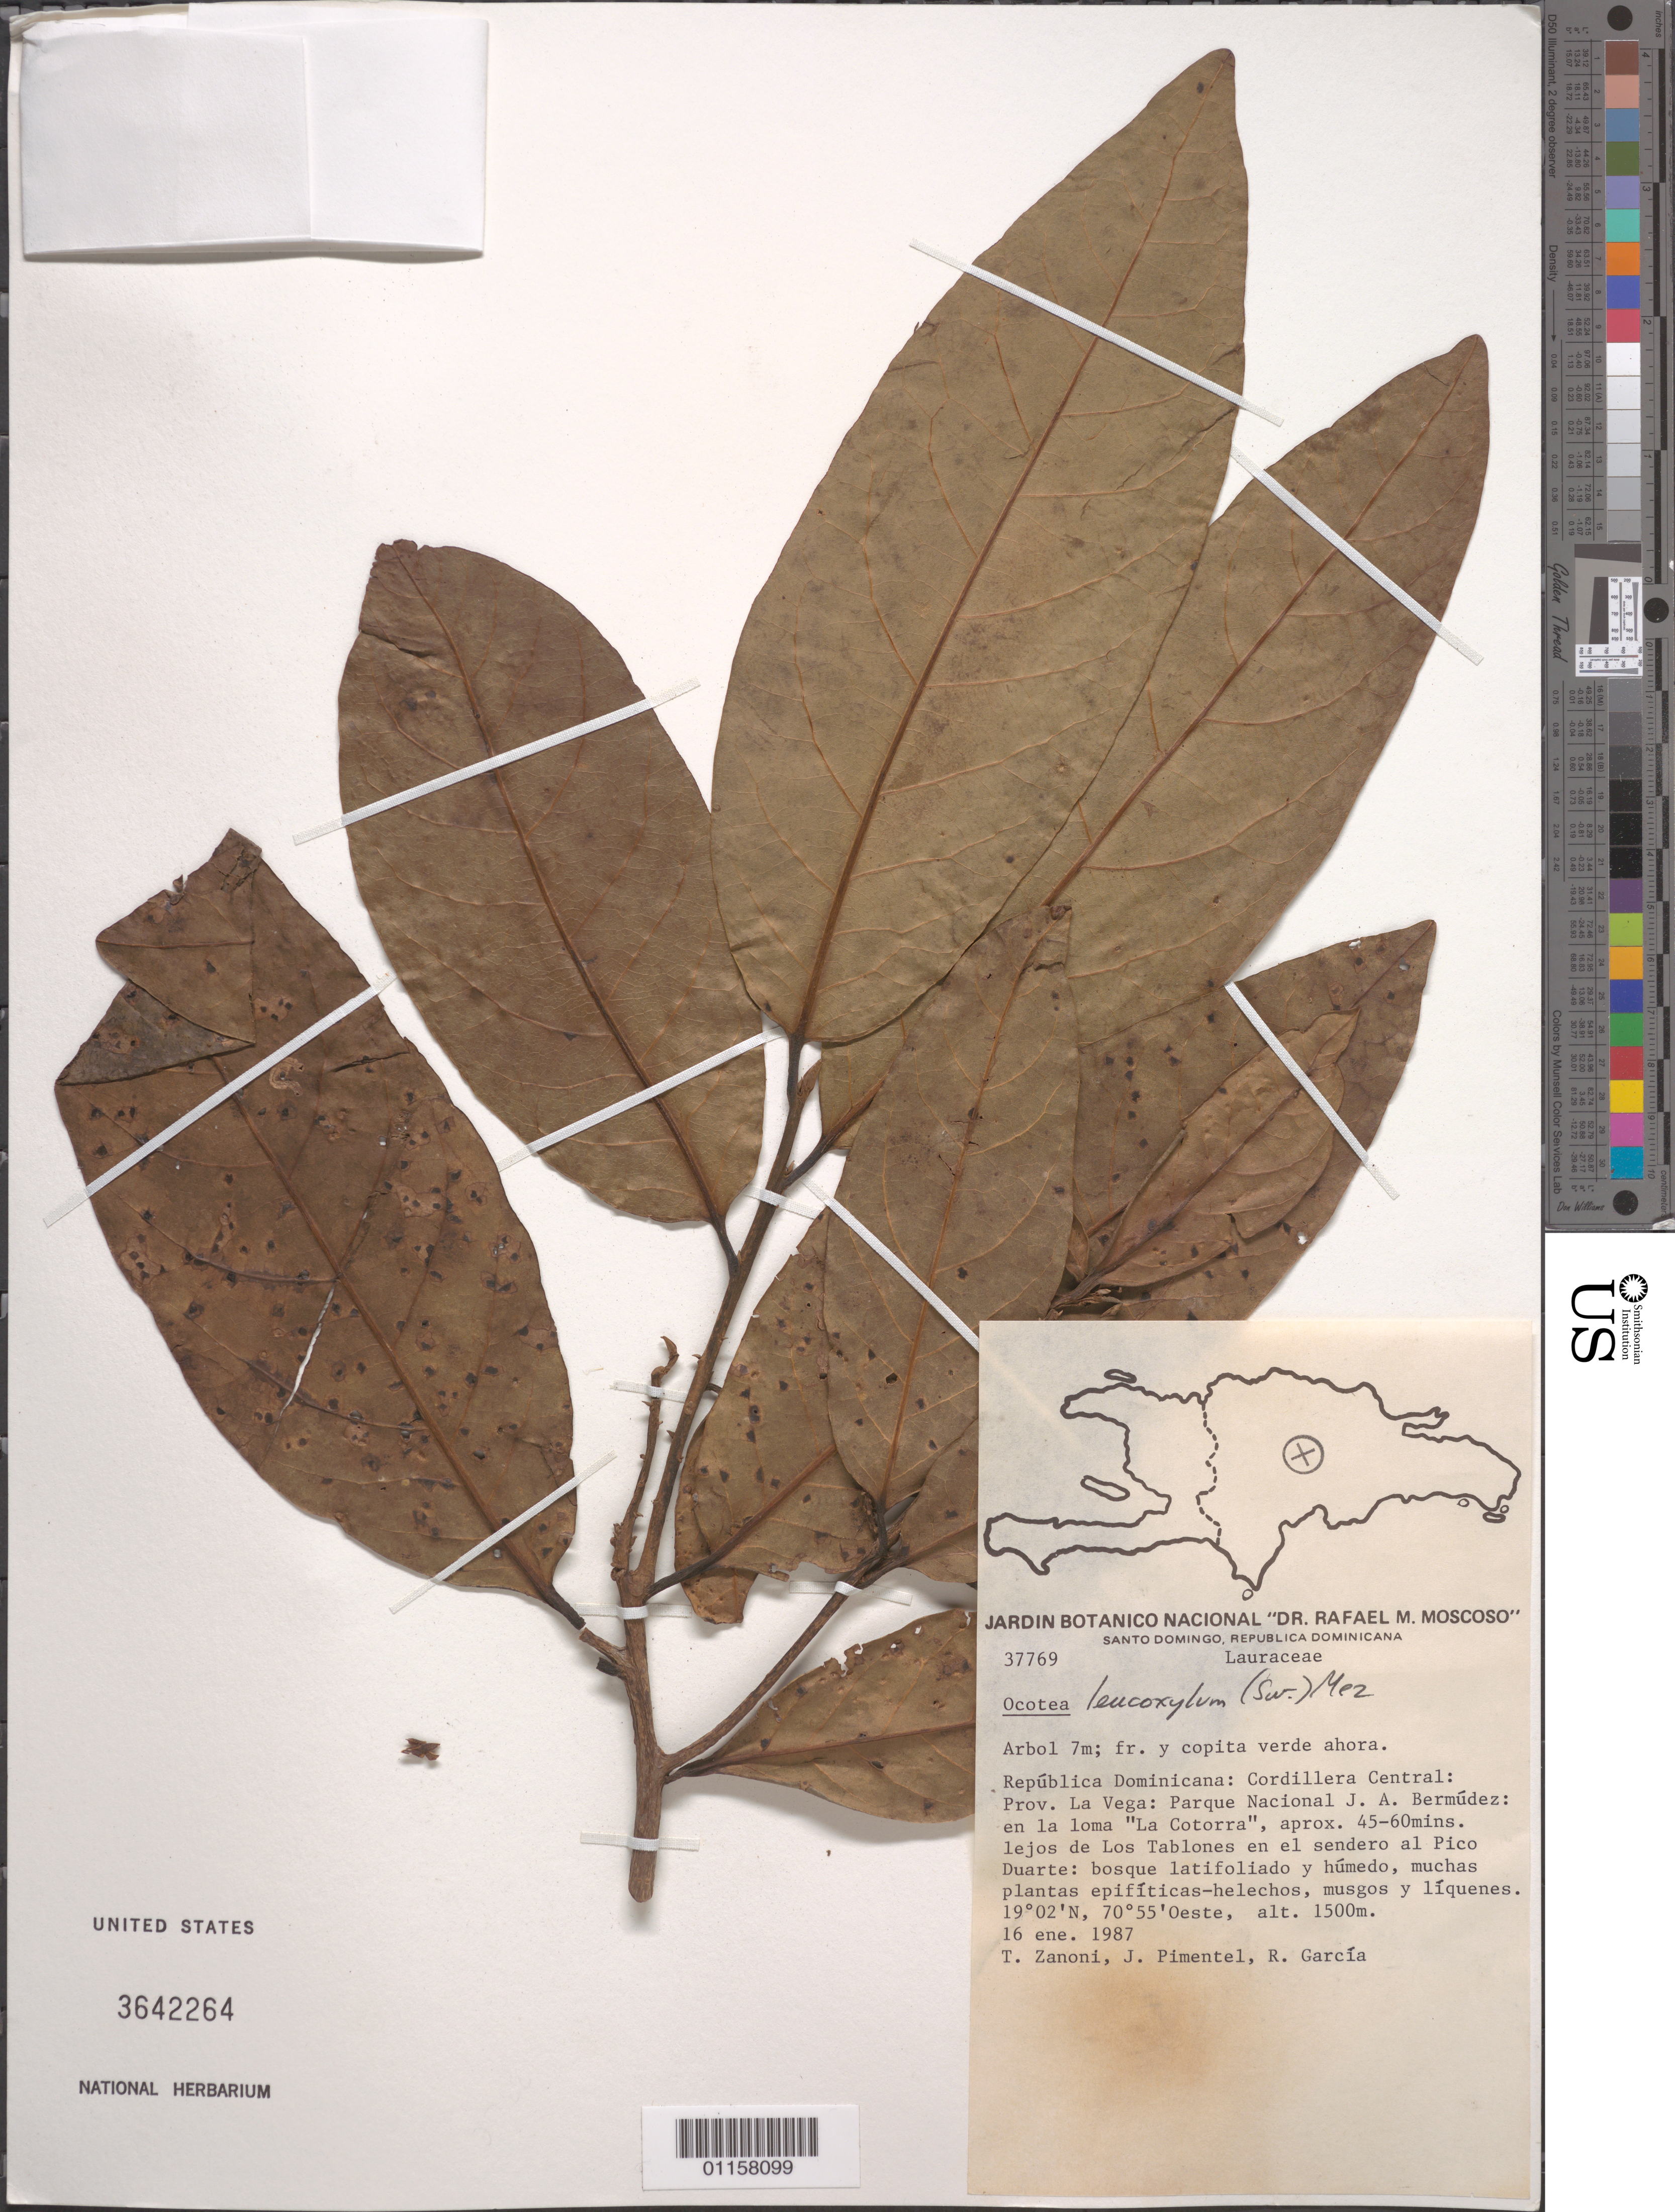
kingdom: Plantae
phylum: Tracheophyta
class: Magnoliopsida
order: Laurales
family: Lauraceae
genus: Ocotea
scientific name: Ocotea leucoxylon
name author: (Sw.) Laness.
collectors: T. A. Zanoni, J. Pimentel & R. García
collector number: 37769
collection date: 1987-01-16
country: Dominican Republic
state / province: La Vega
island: Hispaniola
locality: Cordillera Central; Parque Nacional J.A. Bermúdez; en la loma "La Cotorra", aprox. 45-60 mins. lejos de Los Tablones en el sendero al Pico Duarte.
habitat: Bosque latifoliado y húmedo, muchas plantas epifíticas-helechos, musgos y líquenes.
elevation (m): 1500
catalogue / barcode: US 3642264